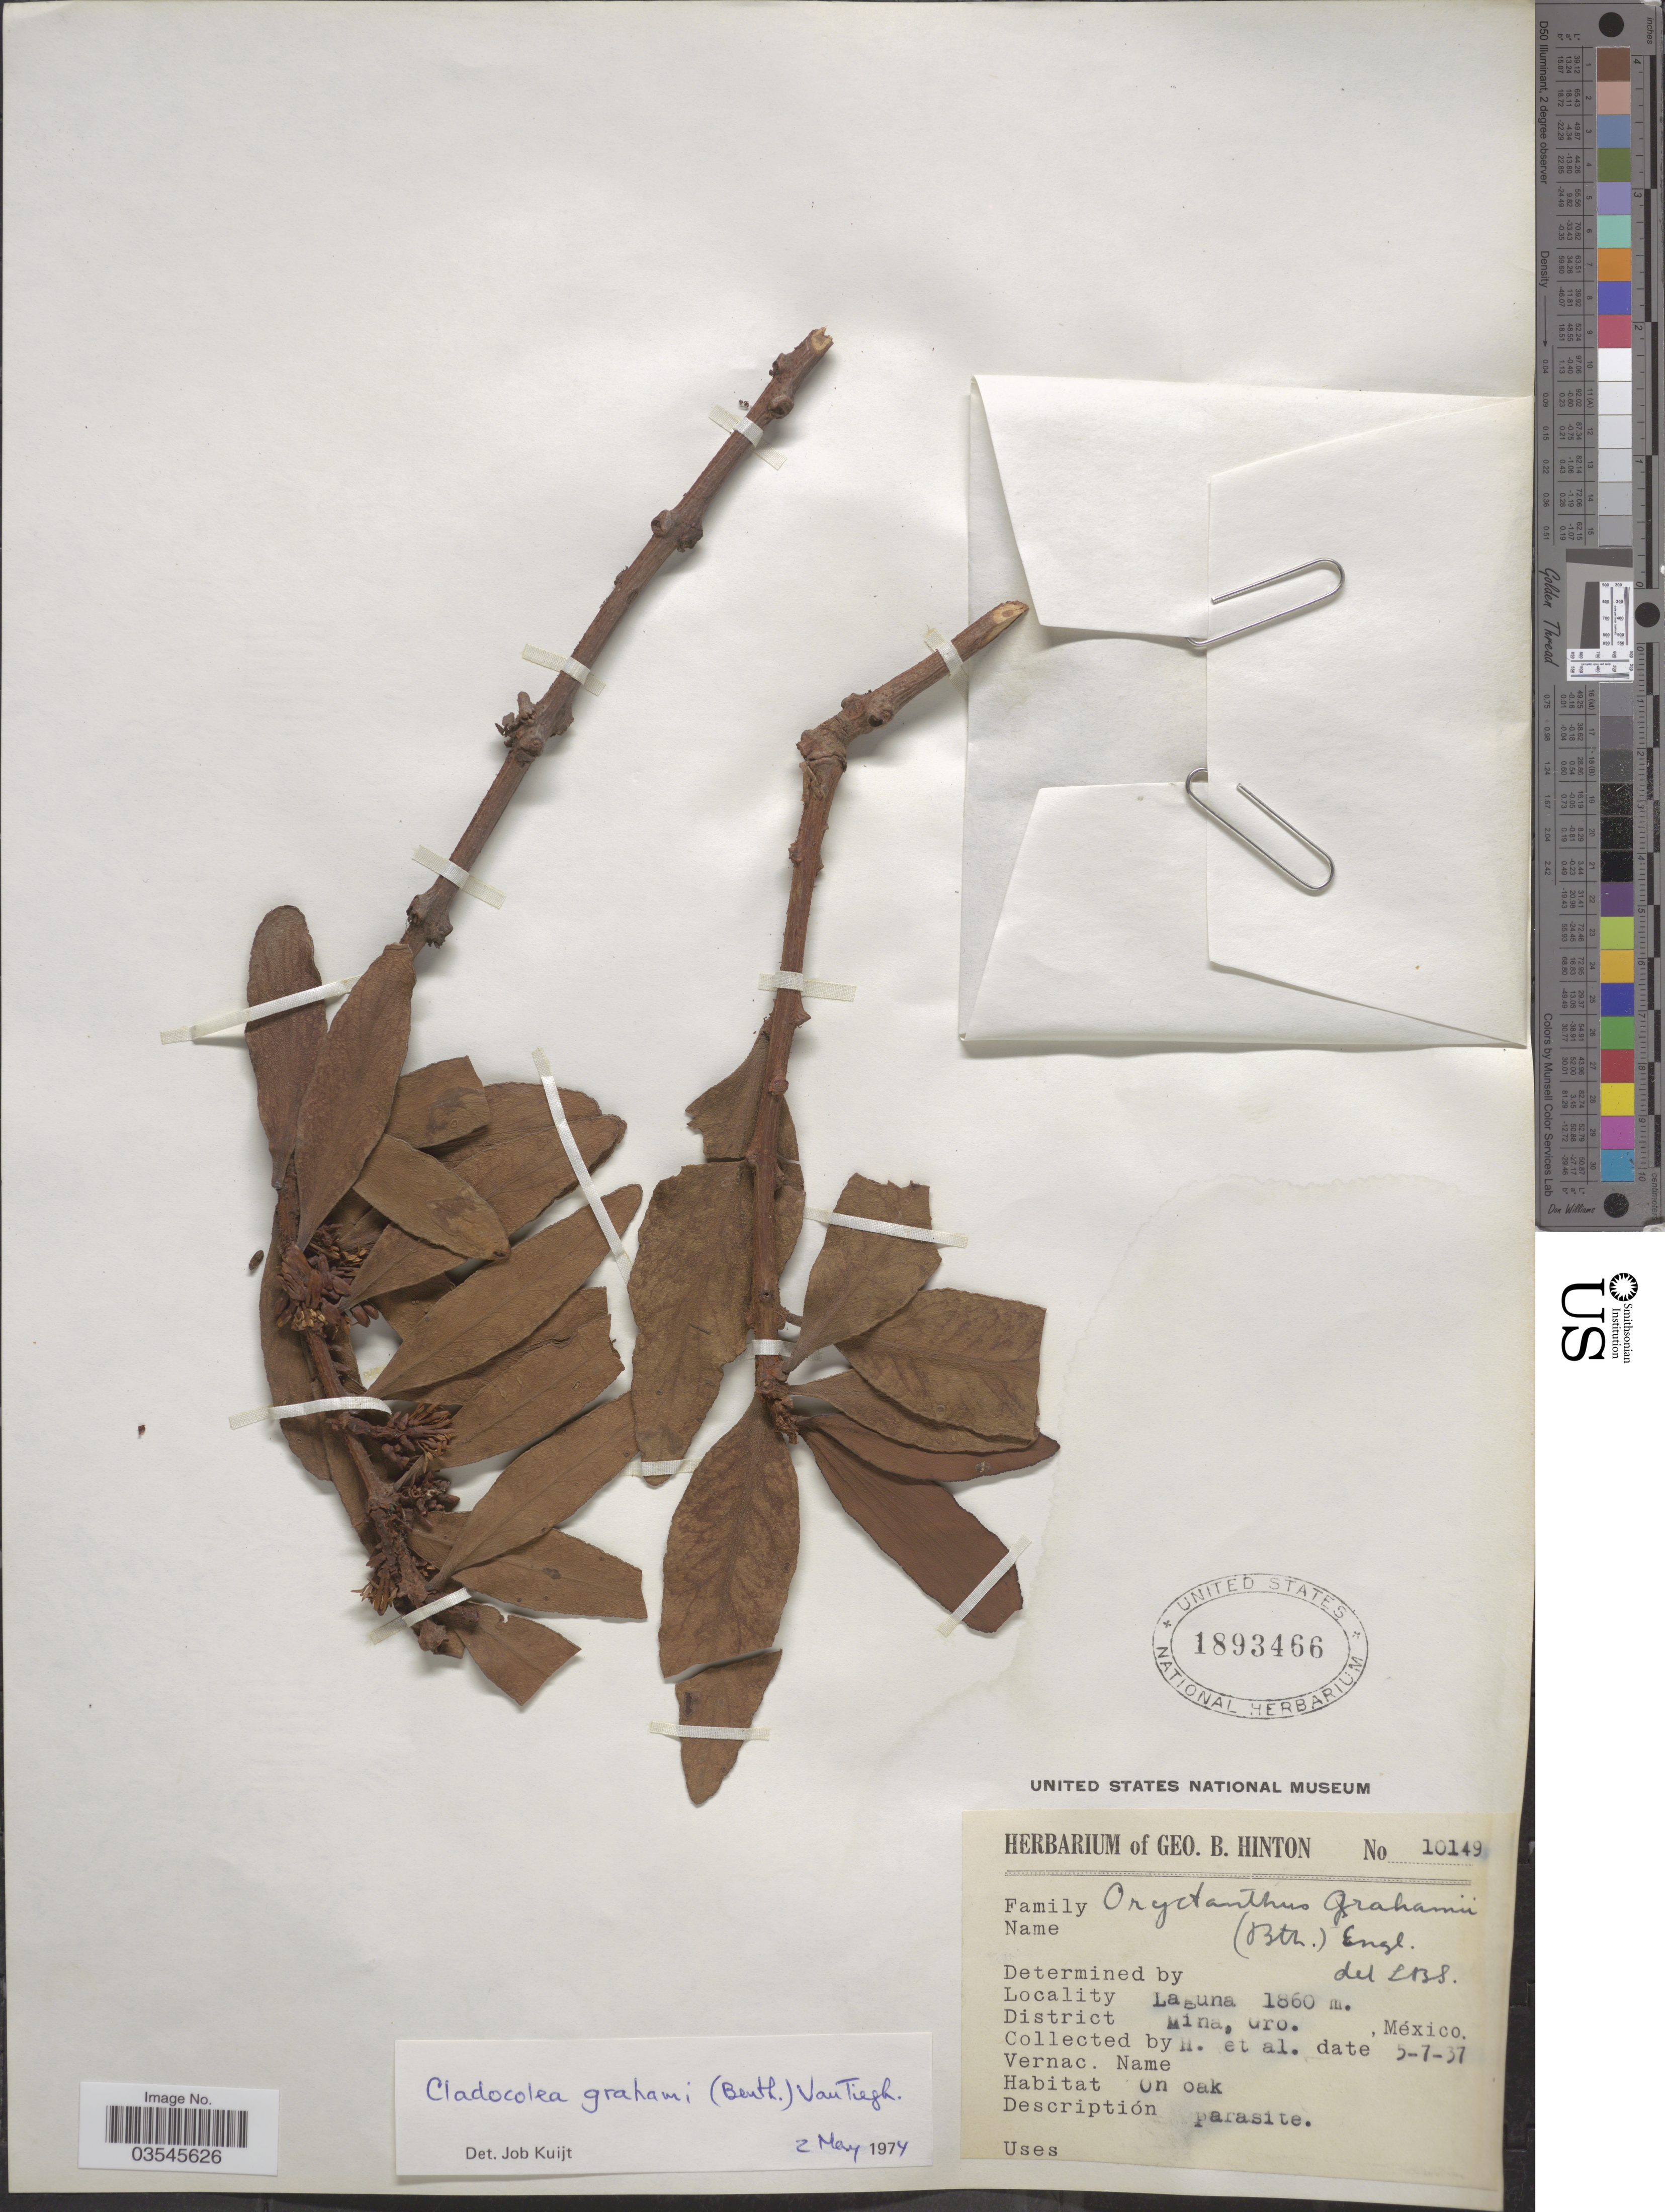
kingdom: Plantae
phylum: Tracheophyta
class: Magnoliopsida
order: Santalales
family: Loranthaceae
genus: Cladocolea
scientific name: Cladocolea grahamii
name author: (Benth.) Tiegh.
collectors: G. B. Hinton & et al.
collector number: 10149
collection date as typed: Transcribed d/m/y: 5/7/37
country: Mexico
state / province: Guerrero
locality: Laguna. District Mina.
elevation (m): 1860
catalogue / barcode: US 1893466